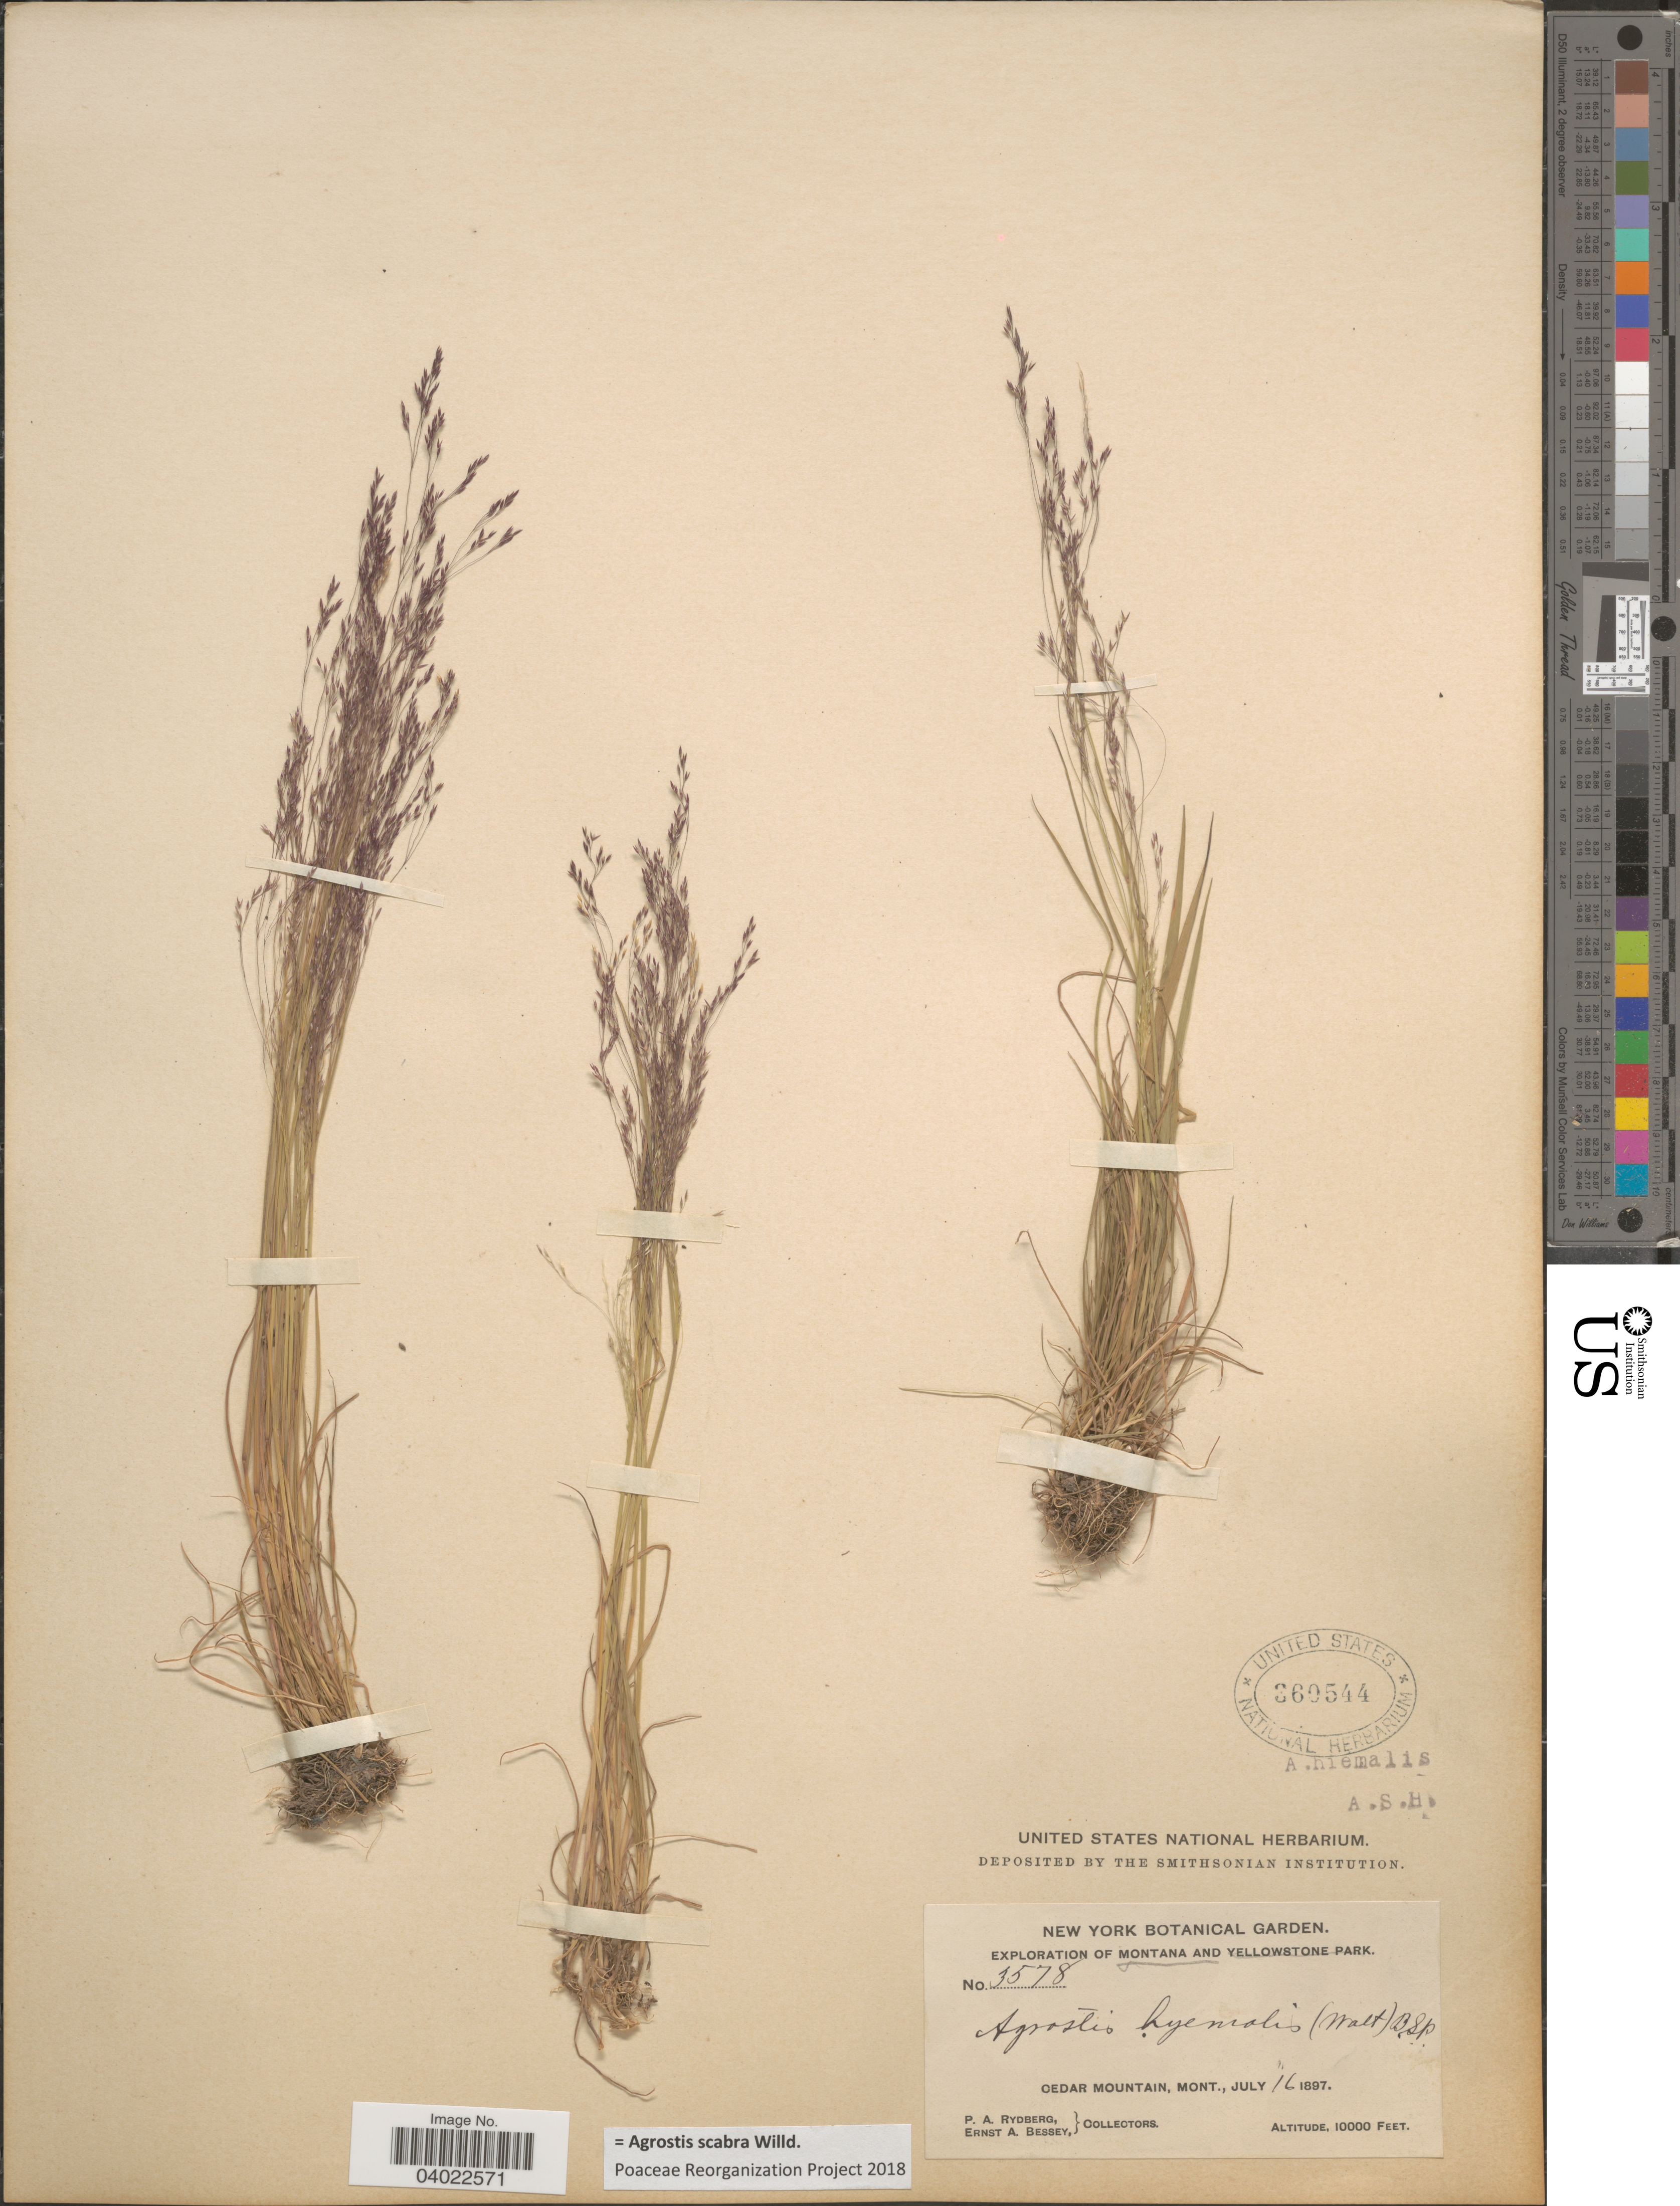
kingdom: Plantae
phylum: Tracheophyta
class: Liliopsida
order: Poales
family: Poaceae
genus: Agrostis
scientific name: Agrostis scabra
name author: Willd.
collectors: P. A. Rydberg & E. A. Bessey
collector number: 3578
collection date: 1897-07-16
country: United States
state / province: Montana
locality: Cedar Mountain.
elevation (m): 3048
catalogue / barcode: US 360544